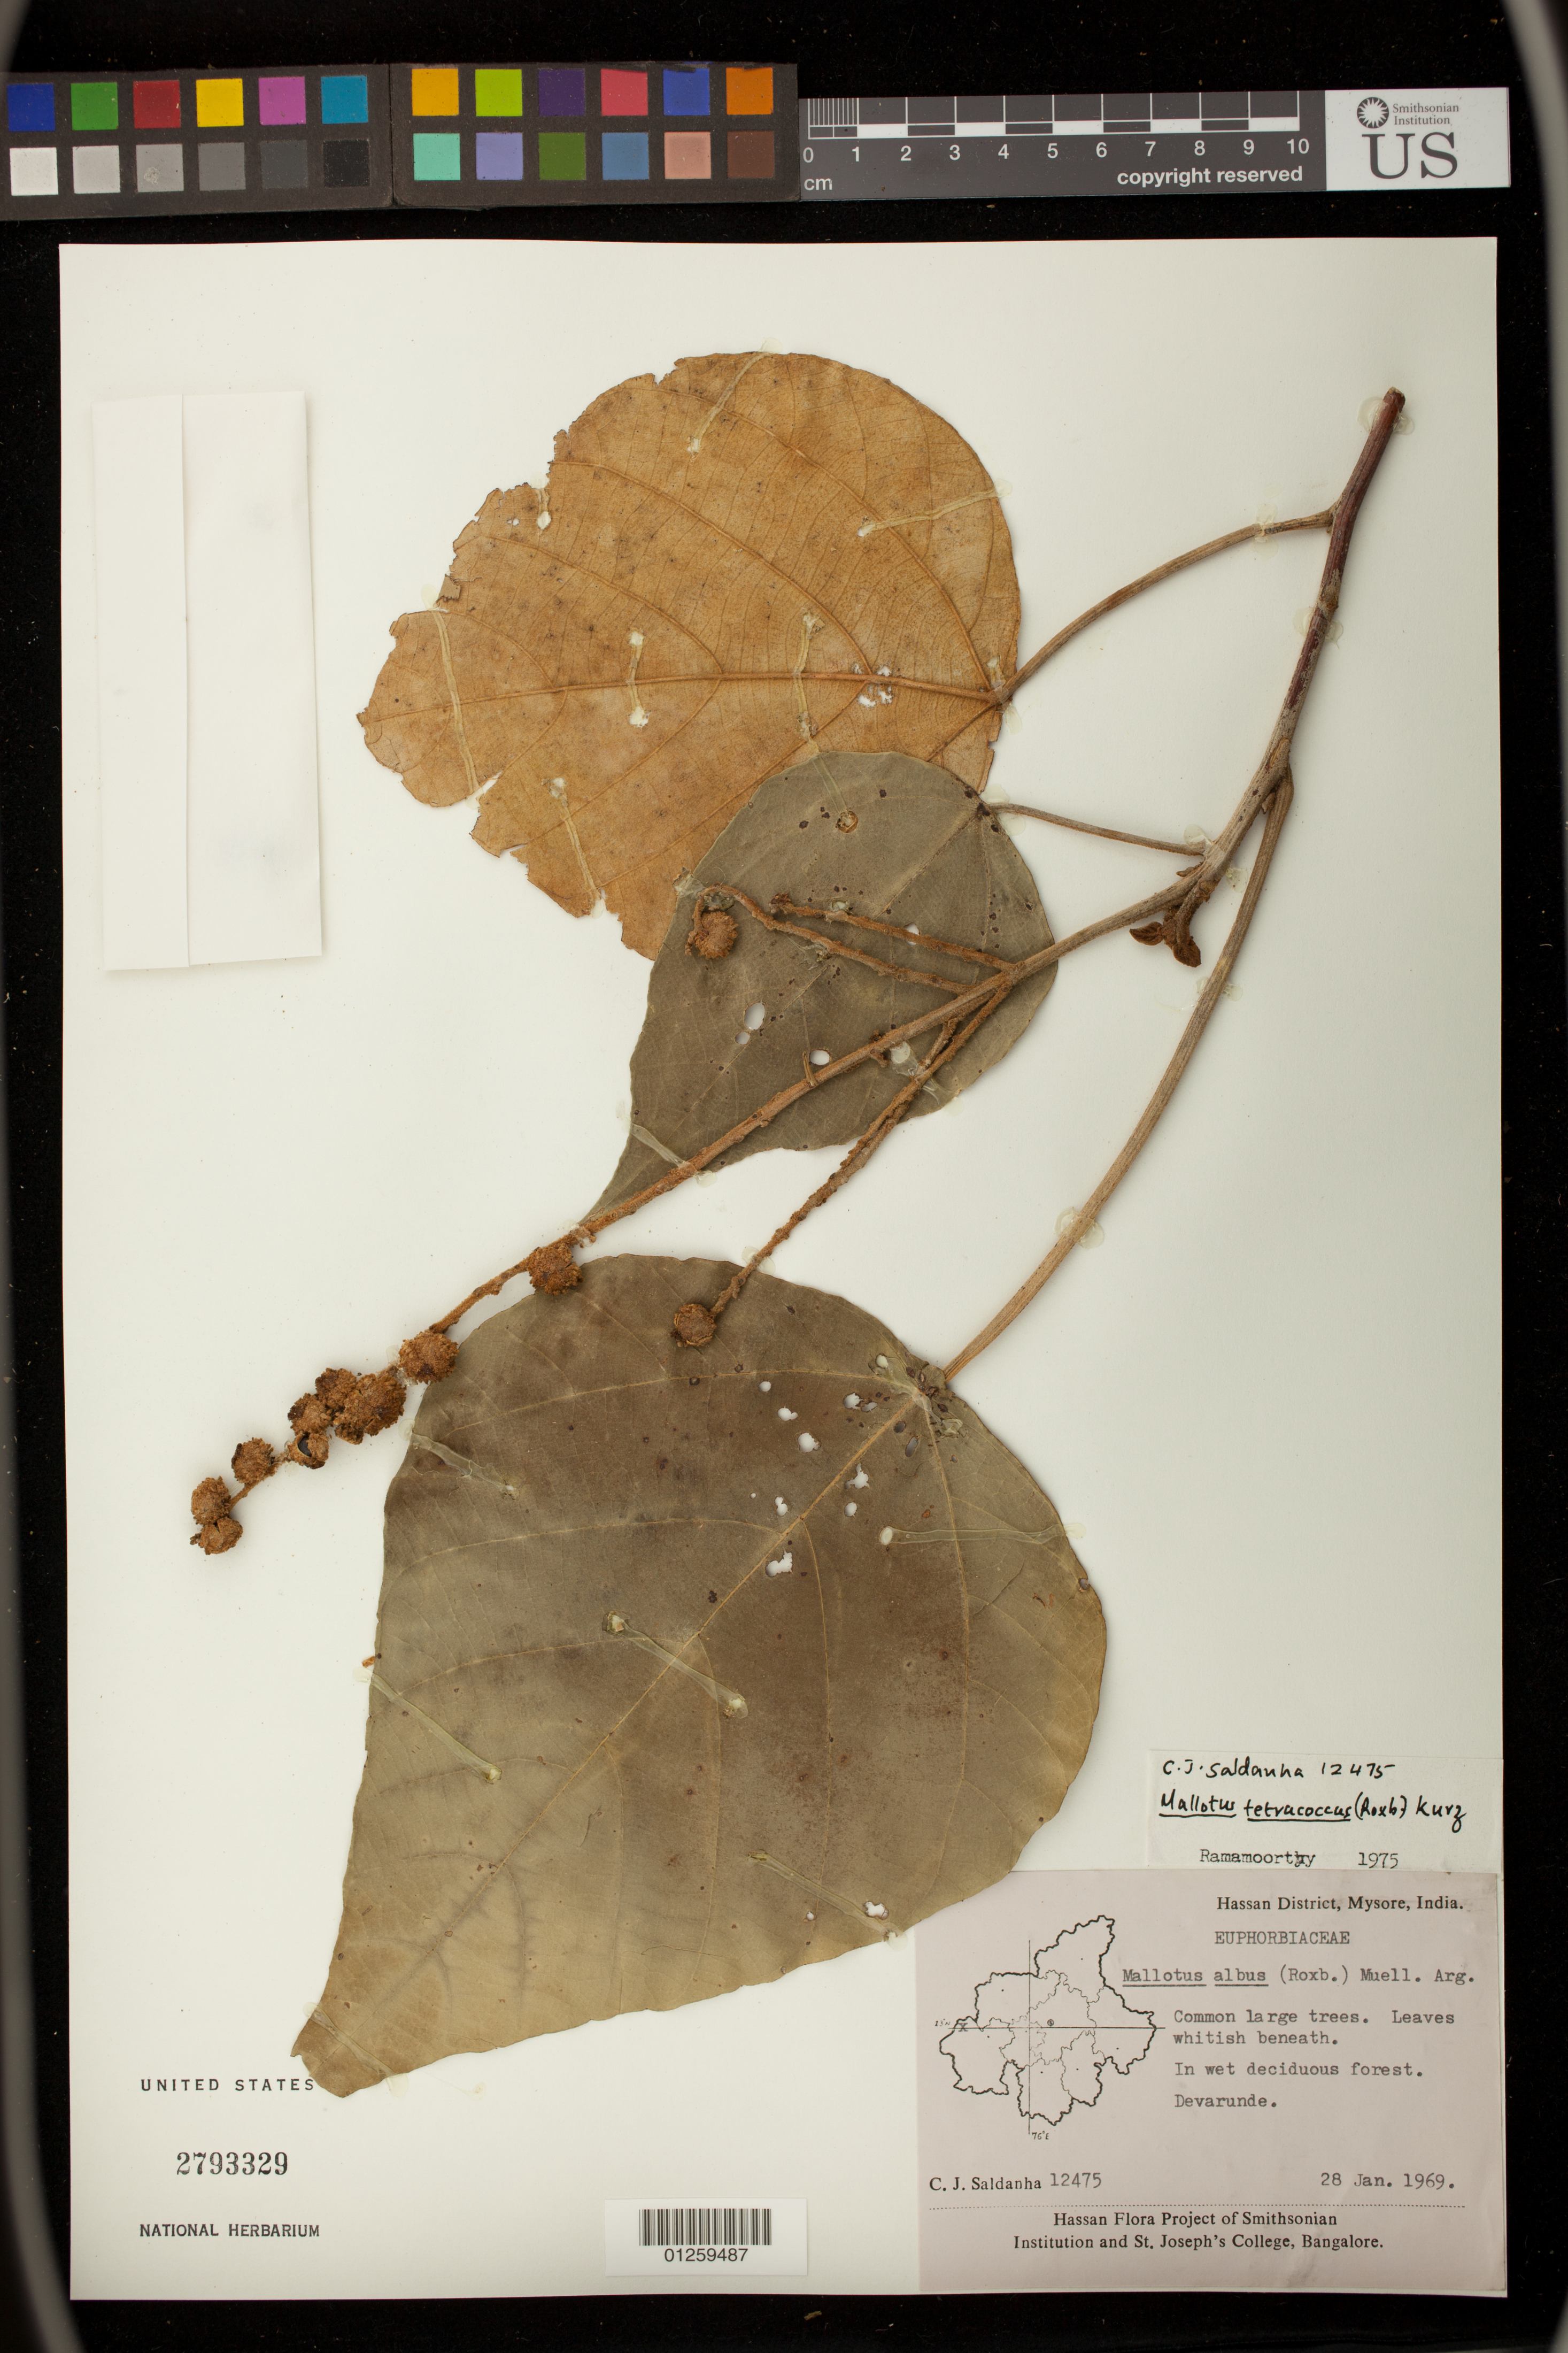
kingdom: Plantae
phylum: Tracheophyta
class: Magnoliopsida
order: Malpighiales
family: Euphorbiaceae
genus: Mallotus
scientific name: Mallotus tetracoccus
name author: (Roxb.) Kurz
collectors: C. J. Saldanha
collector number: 12475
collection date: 1969-01-28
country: India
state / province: Karnataka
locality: Hassan District, Mysore,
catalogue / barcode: US 2793329